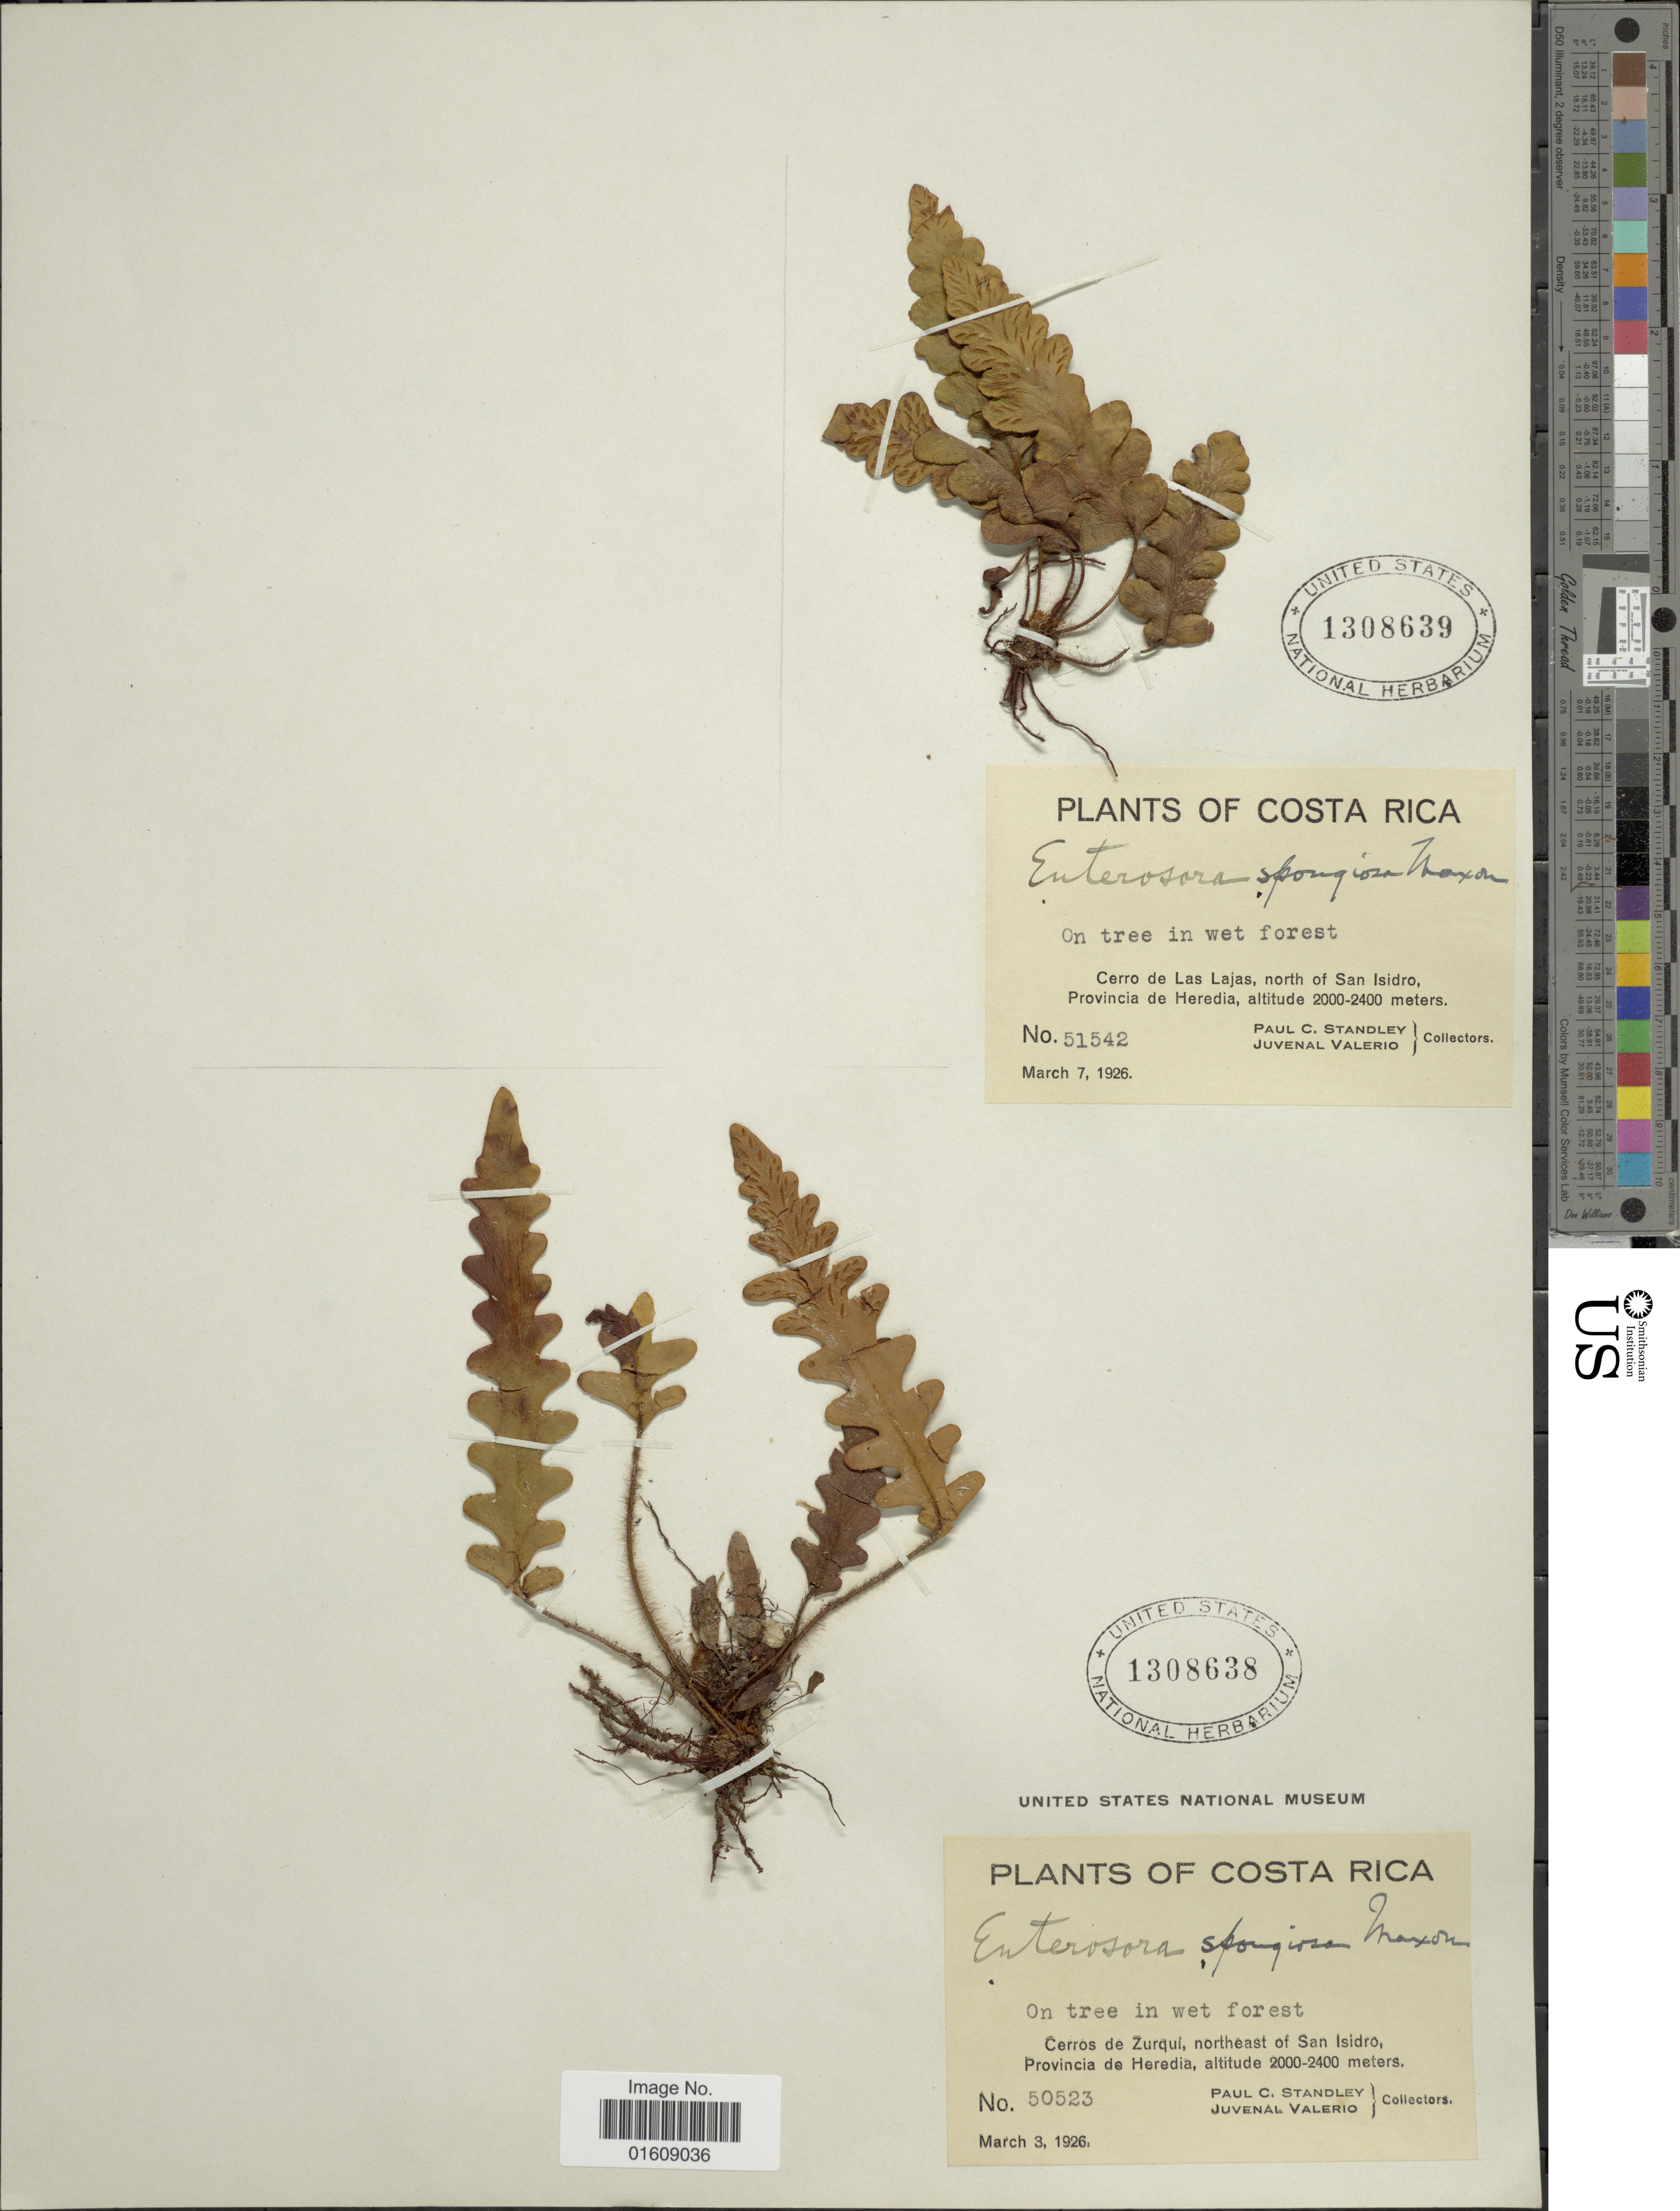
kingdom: Plantae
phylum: Tracheophyta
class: Polypodiopsida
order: Polypodiales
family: Polypodiaceae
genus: Enterosora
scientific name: Enterosora campbellii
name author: Baker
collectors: P. C. Standley & J. Valerio R.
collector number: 51542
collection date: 1926-03-07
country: Costa Rica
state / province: Heredia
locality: Costa Rica, Cerro de Las Lajas, north of San Isidro, Provincia de Heredia.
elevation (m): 2000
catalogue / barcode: US 1308639